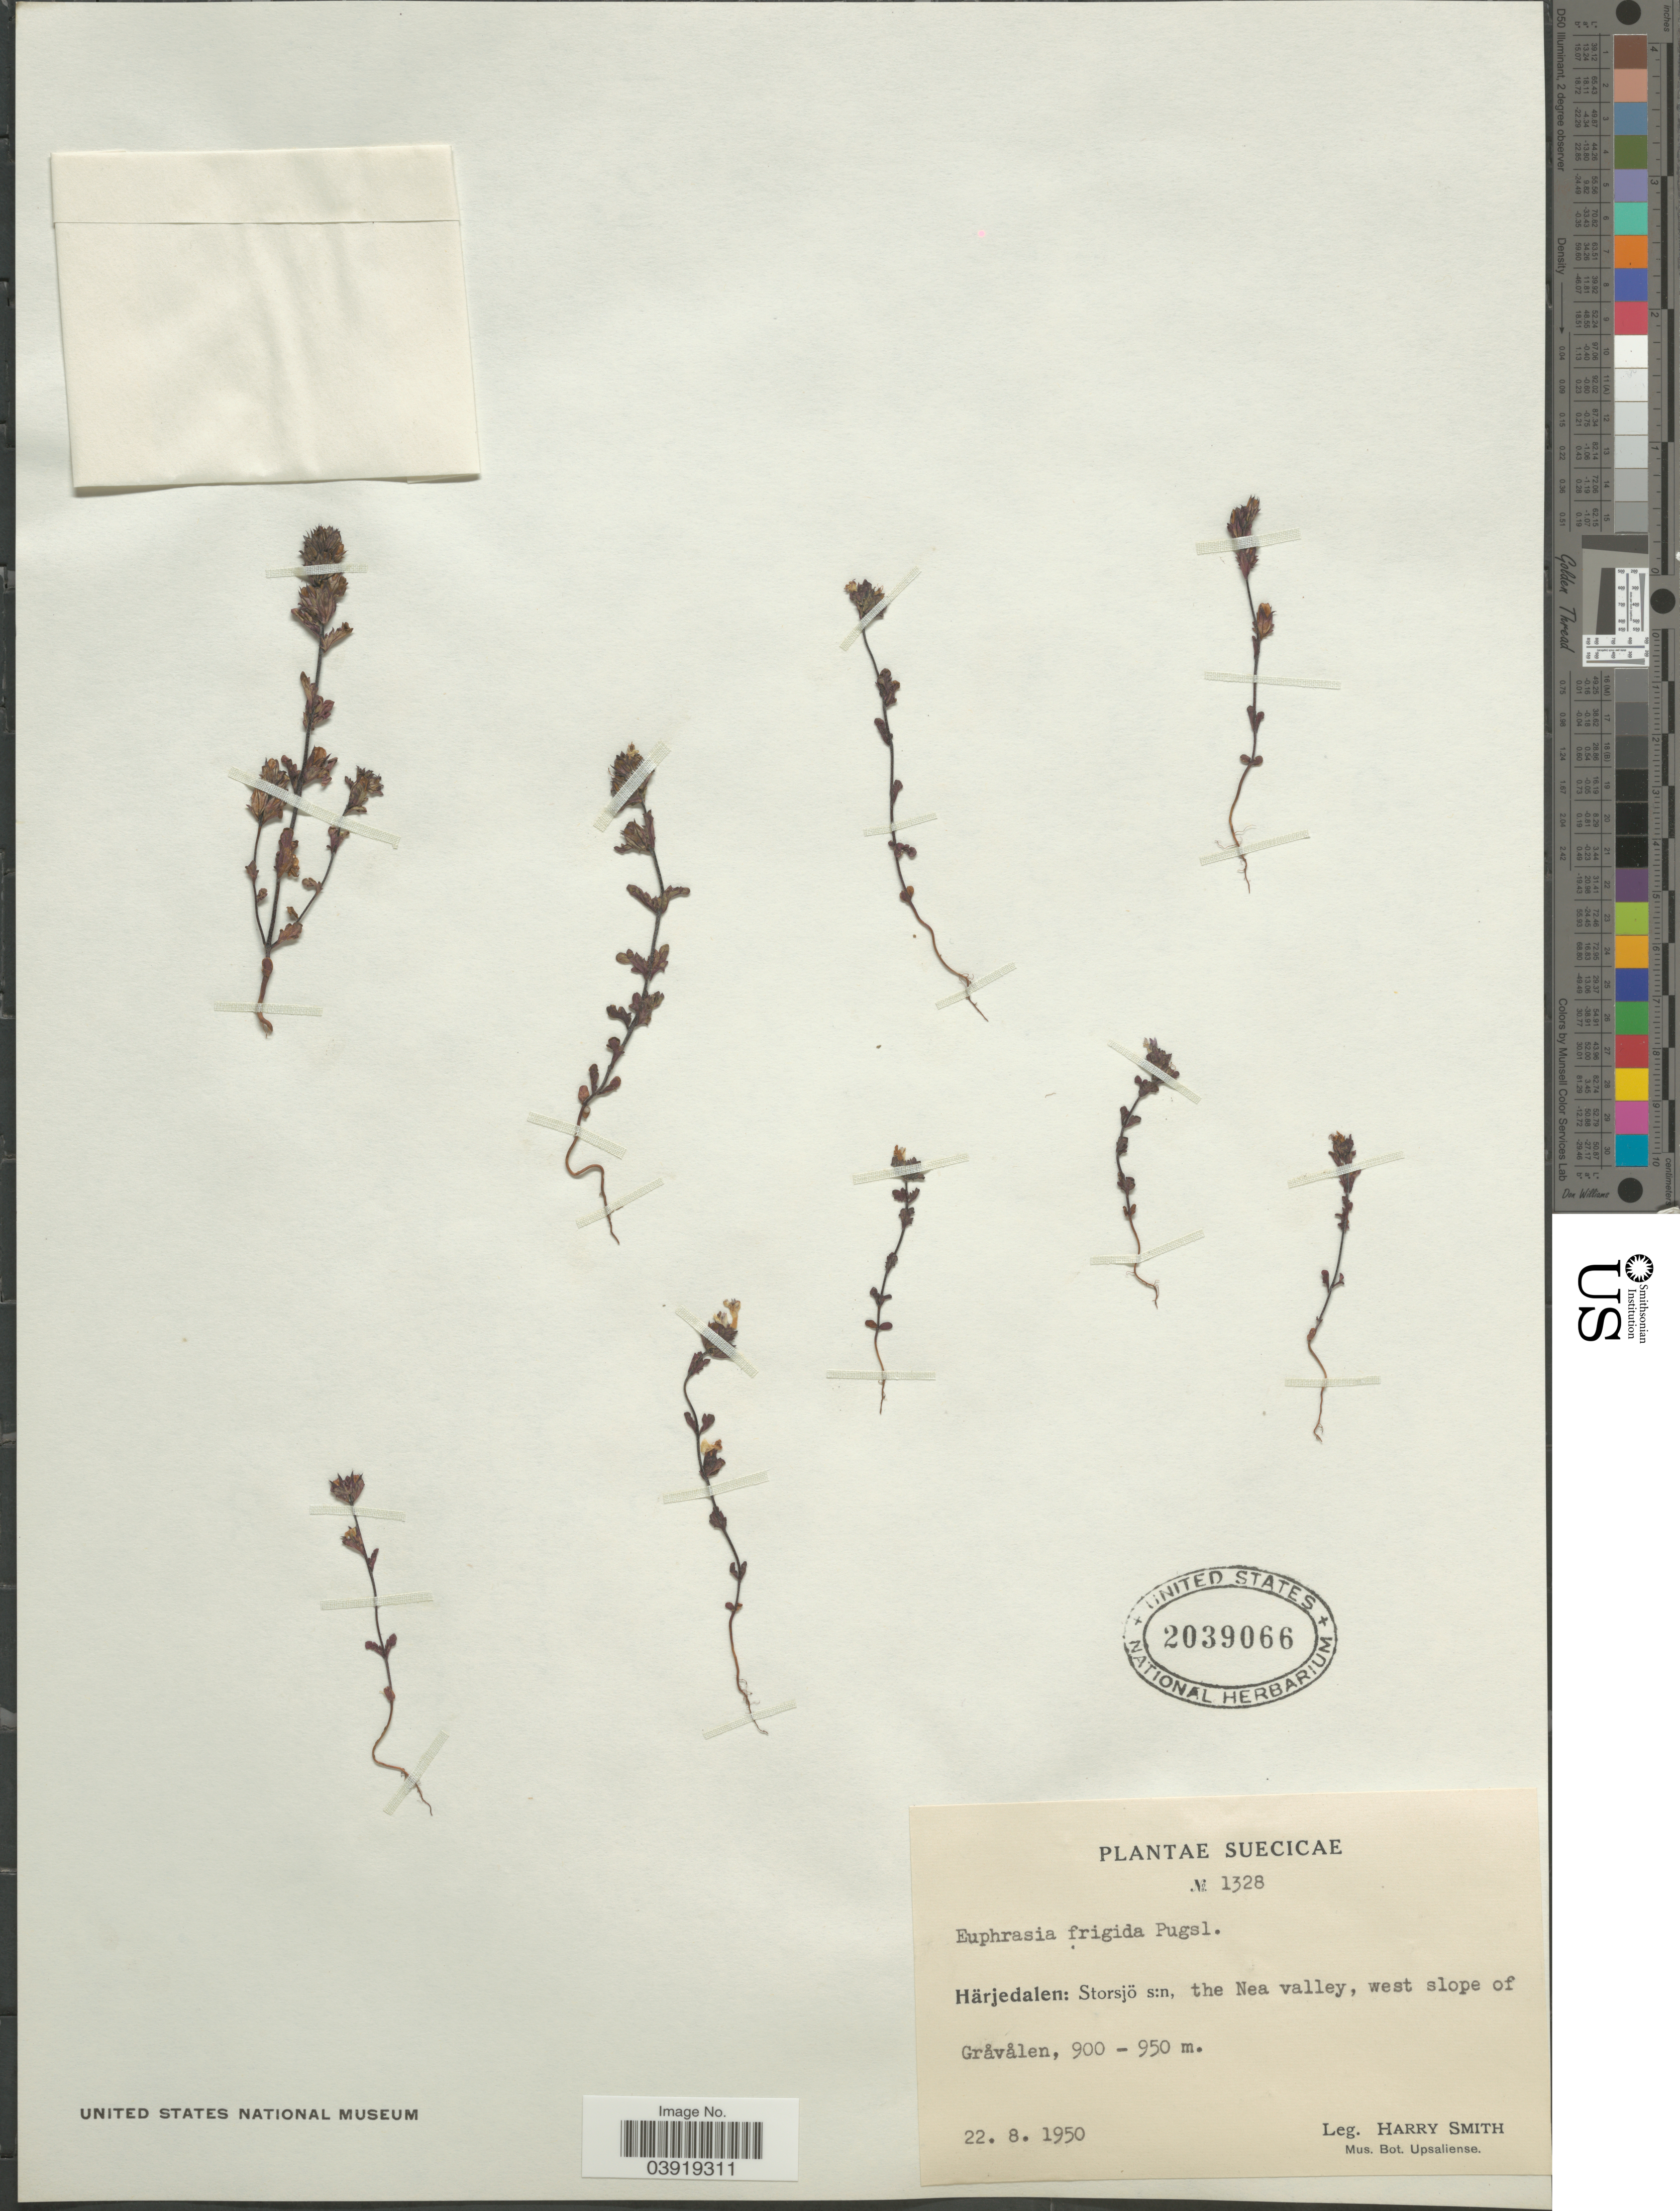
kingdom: Plantae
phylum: Tracheophyta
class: Magnoliopsida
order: Lamiales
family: Orobanchaceae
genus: Euphrasia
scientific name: Euphrasia frigida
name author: Pugsley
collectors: H. Smith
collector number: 1328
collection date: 1950-08-22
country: Sweden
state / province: Jamtland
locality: Suecicæ. Härjedalen: Storsjö s:n, the Nea valley, west slope of Gråvålen.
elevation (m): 900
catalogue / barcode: US 2039066